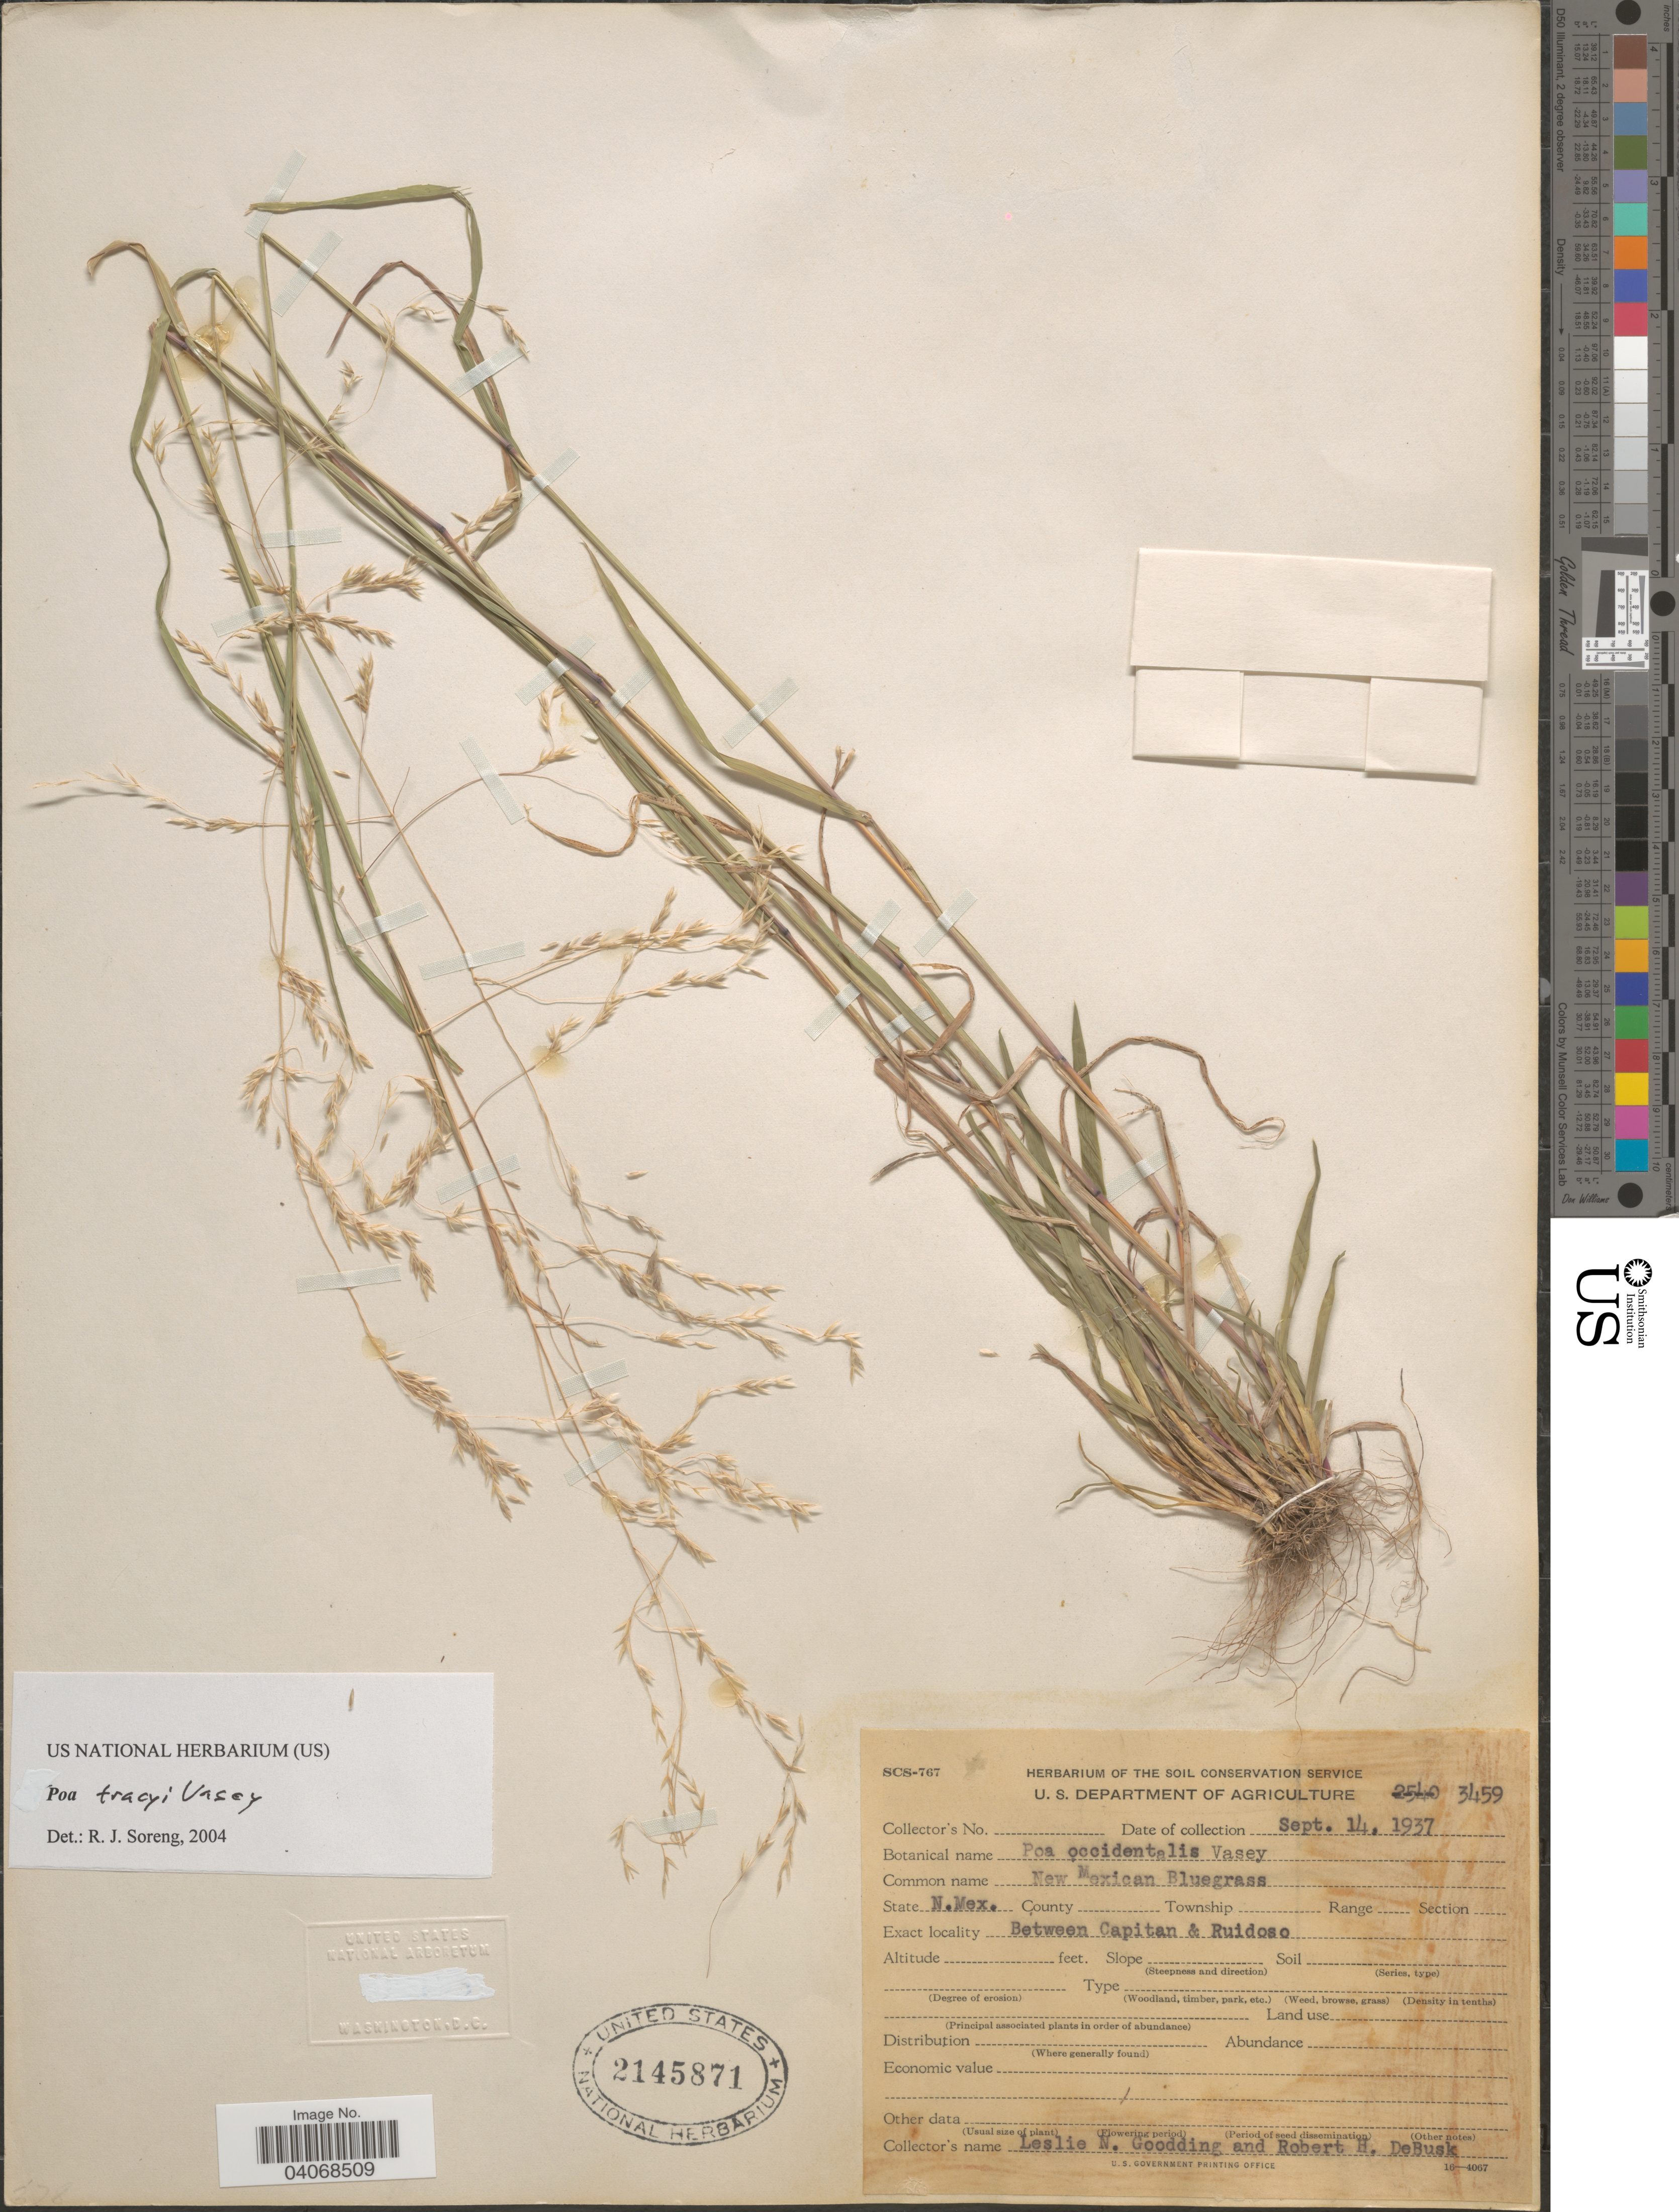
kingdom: Plantae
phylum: Tracheophyta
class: Liliopsida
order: Poales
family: Poaceae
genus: Poa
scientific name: Poa tracyi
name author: Vasey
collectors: L. N. Goodding & R. DeBusk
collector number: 3459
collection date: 1937-09-14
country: United States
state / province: New Mexico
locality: Between Capitan & Ruidoso.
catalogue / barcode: US 2145871